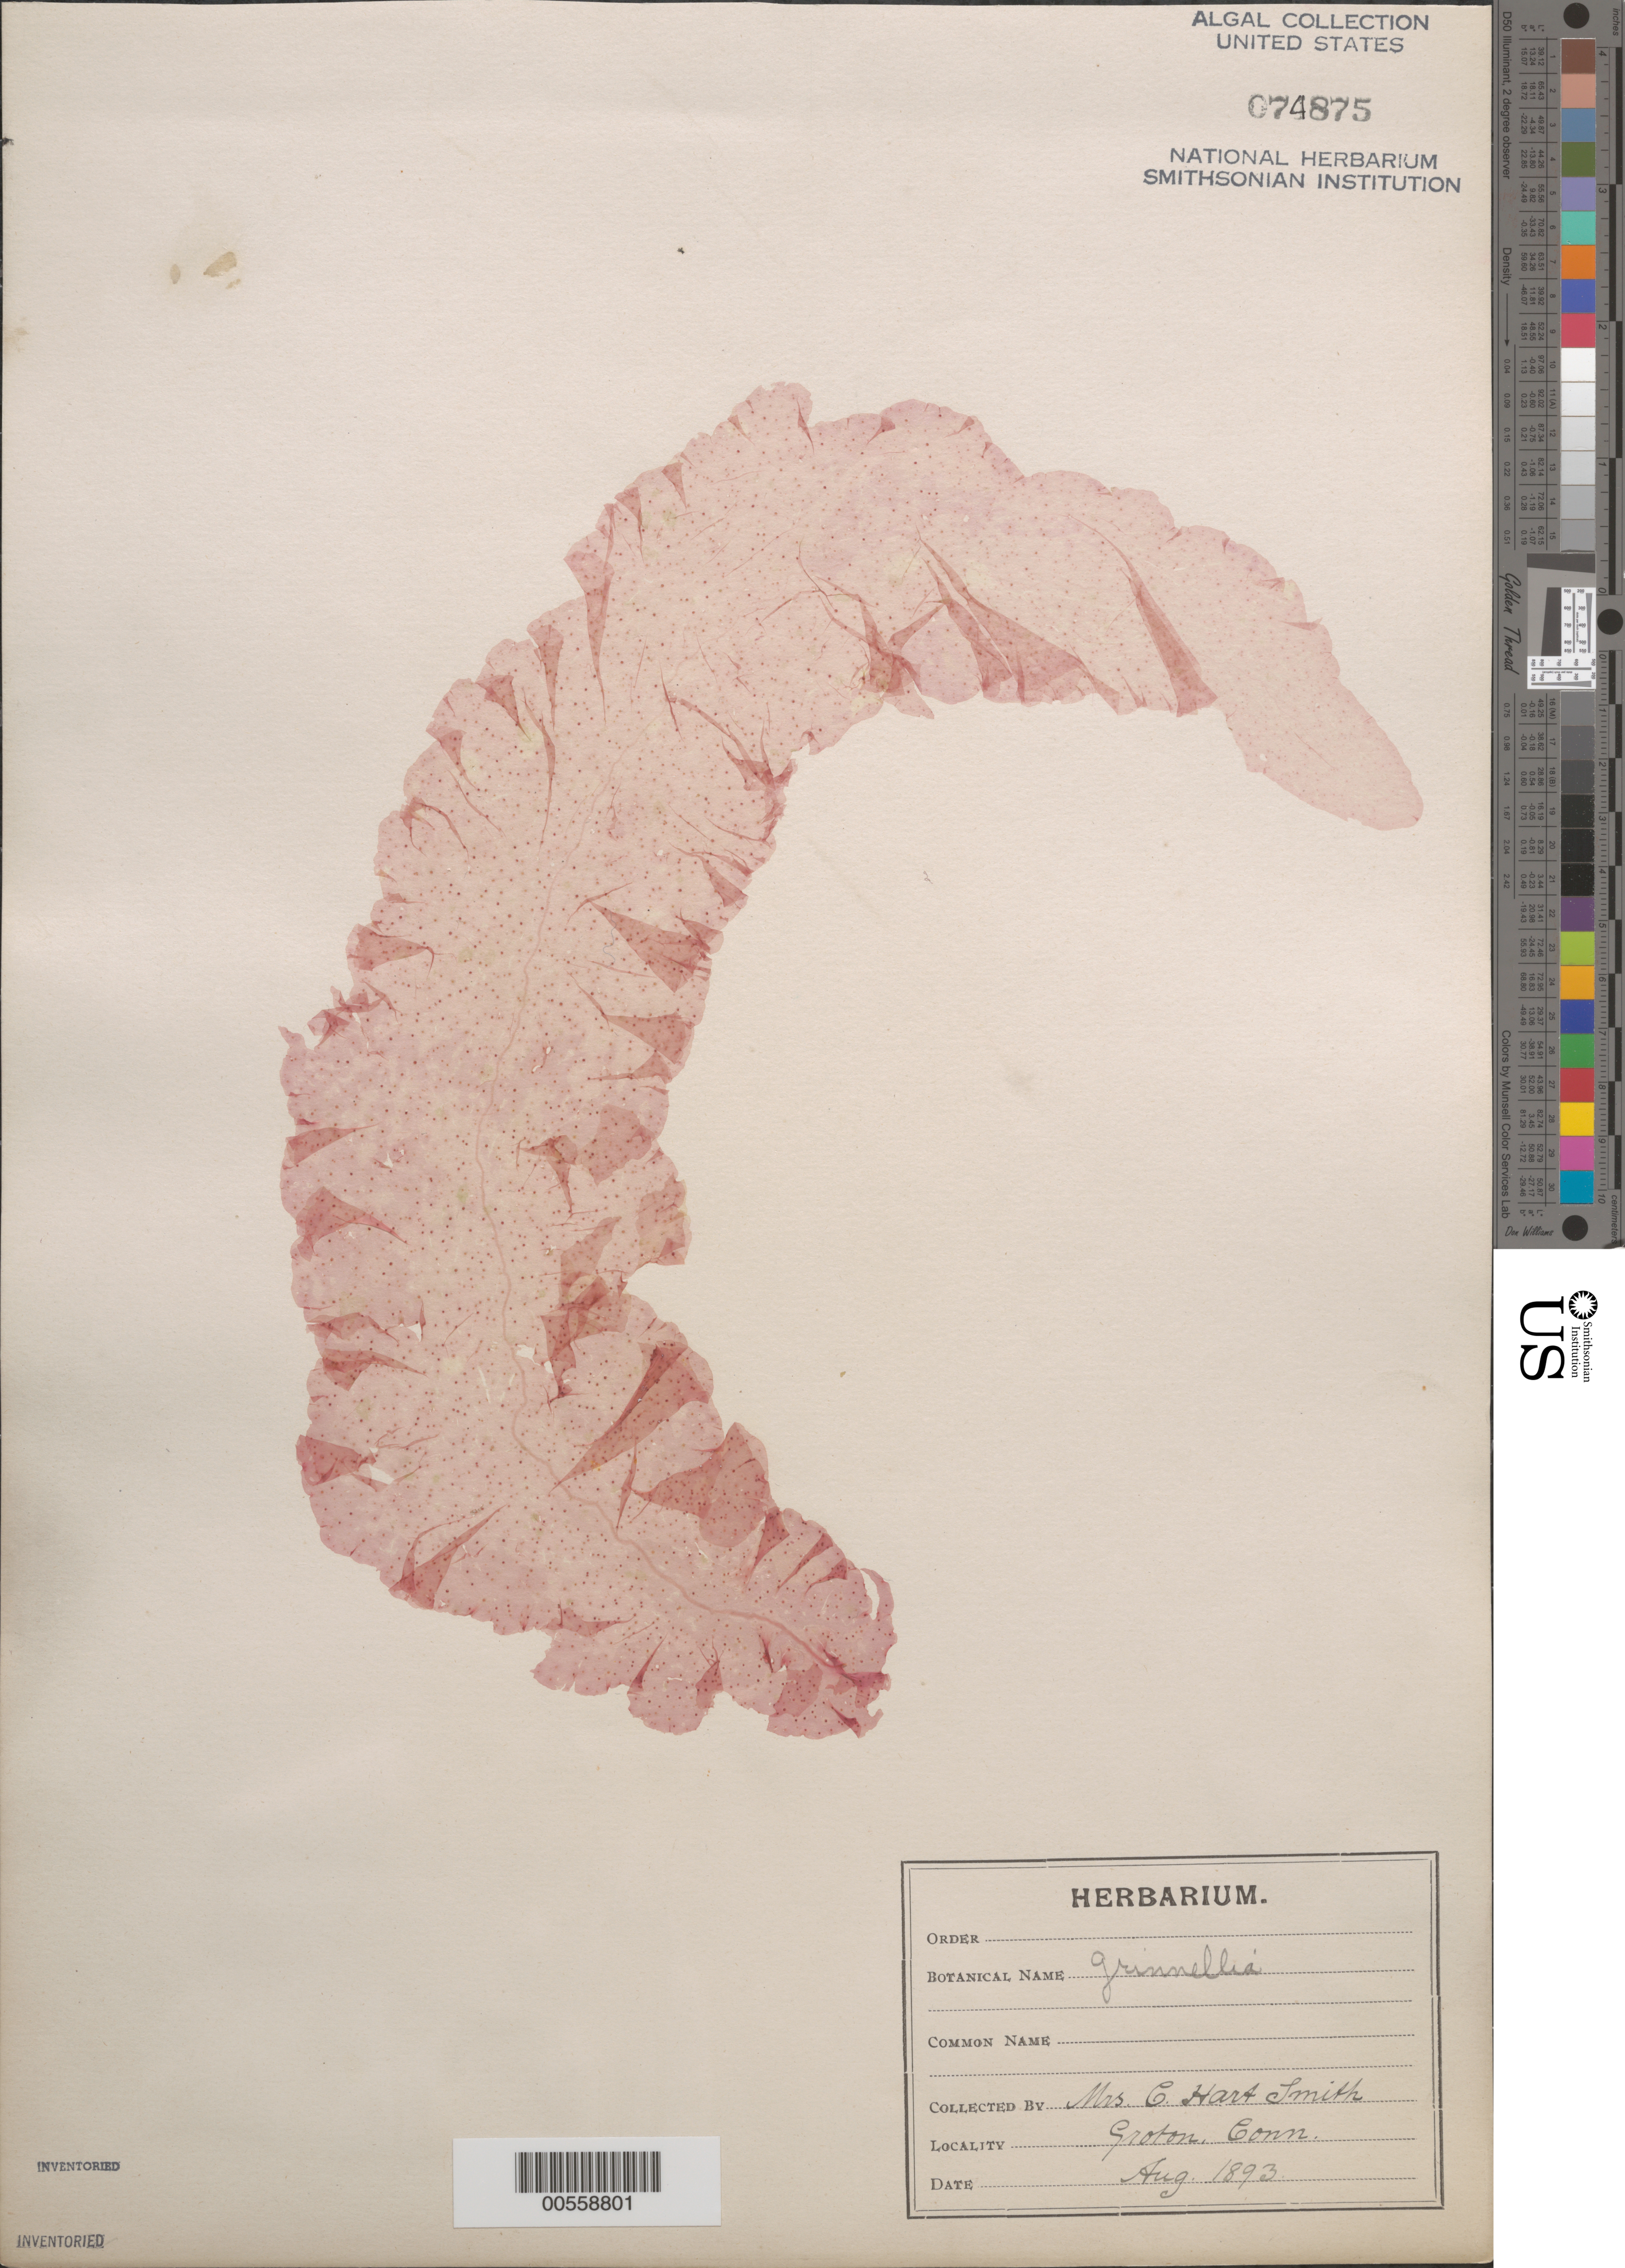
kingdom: Plantae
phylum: Rhodophyta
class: Florideophyceae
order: Ceramiales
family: Delesseriaceae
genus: Grinnellia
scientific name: Grinnellia sp.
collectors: C. H. Smith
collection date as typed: Aug 1893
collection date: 1893-08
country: United States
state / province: Connecticut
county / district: New London County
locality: Groton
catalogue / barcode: US 74875